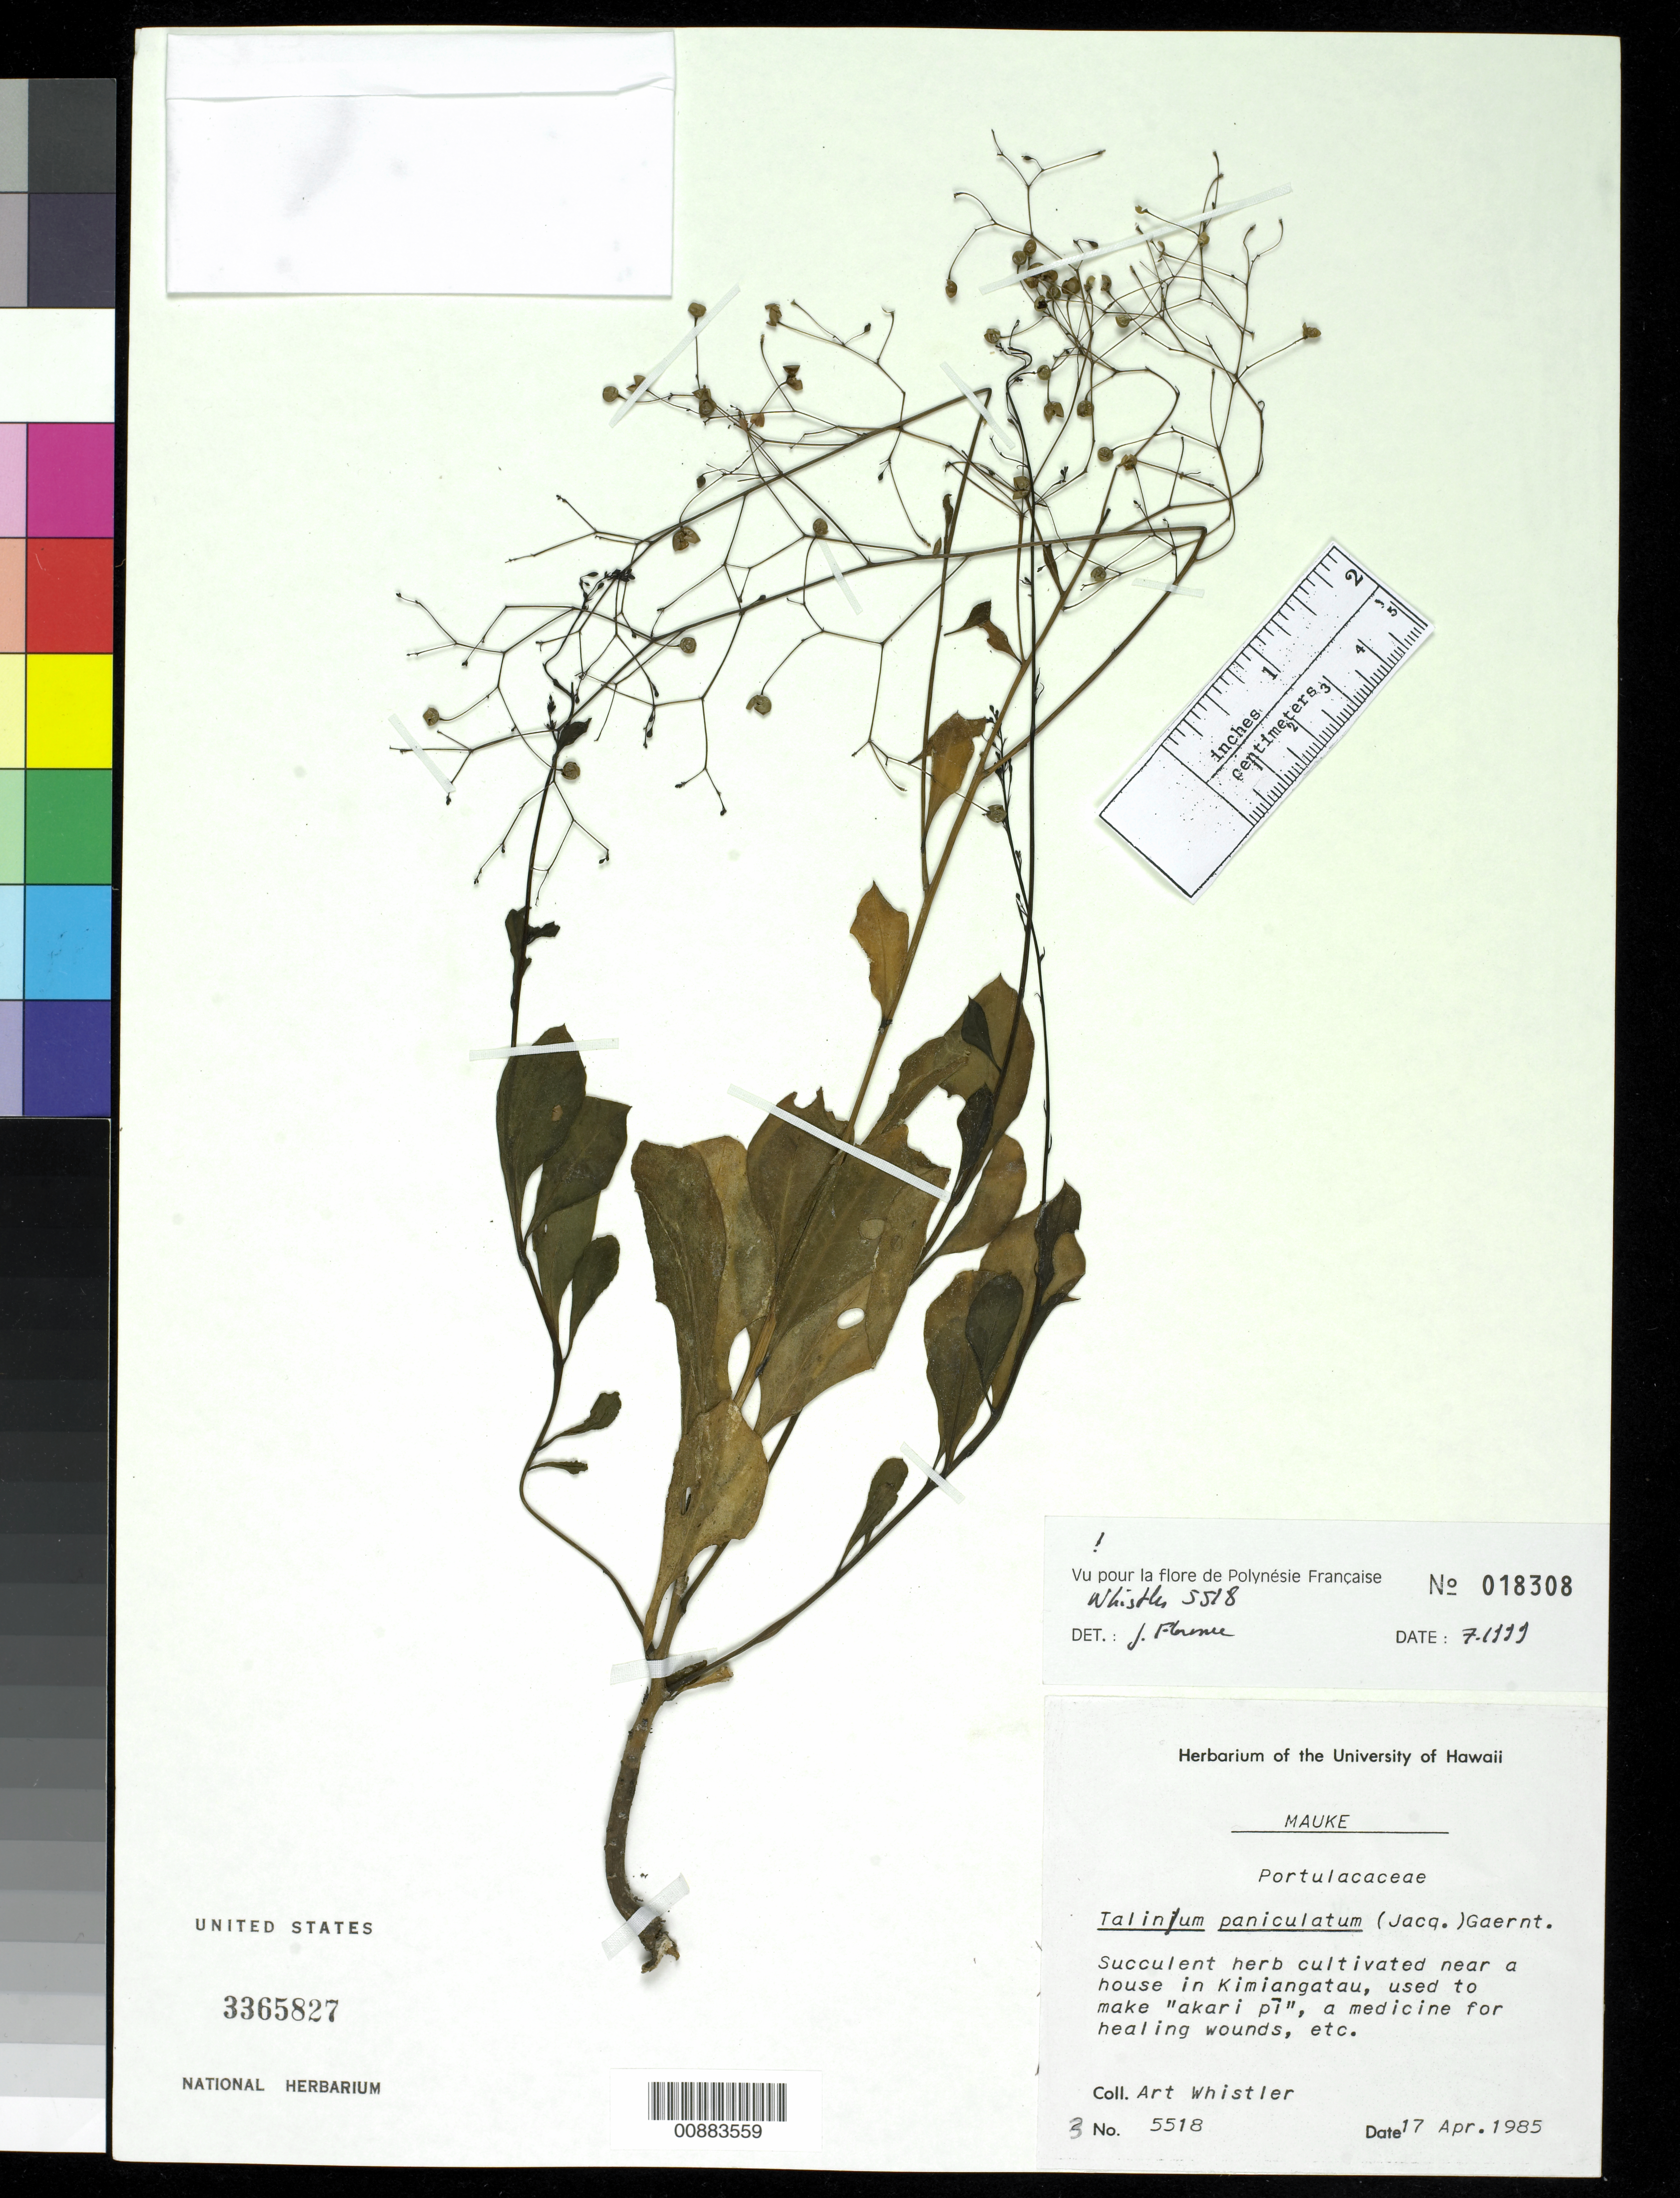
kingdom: Plantae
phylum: Tracheophyta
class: Magnoliopsida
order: Caryophyllales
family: Talinaceae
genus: Talinum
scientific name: Talinum paniculatum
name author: (Jacq.) Gaertn.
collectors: A. Whistler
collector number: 5518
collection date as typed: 17 Apr 1985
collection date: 1985-04-17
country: Cook Islands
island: Mauke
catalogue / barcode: US 3365827